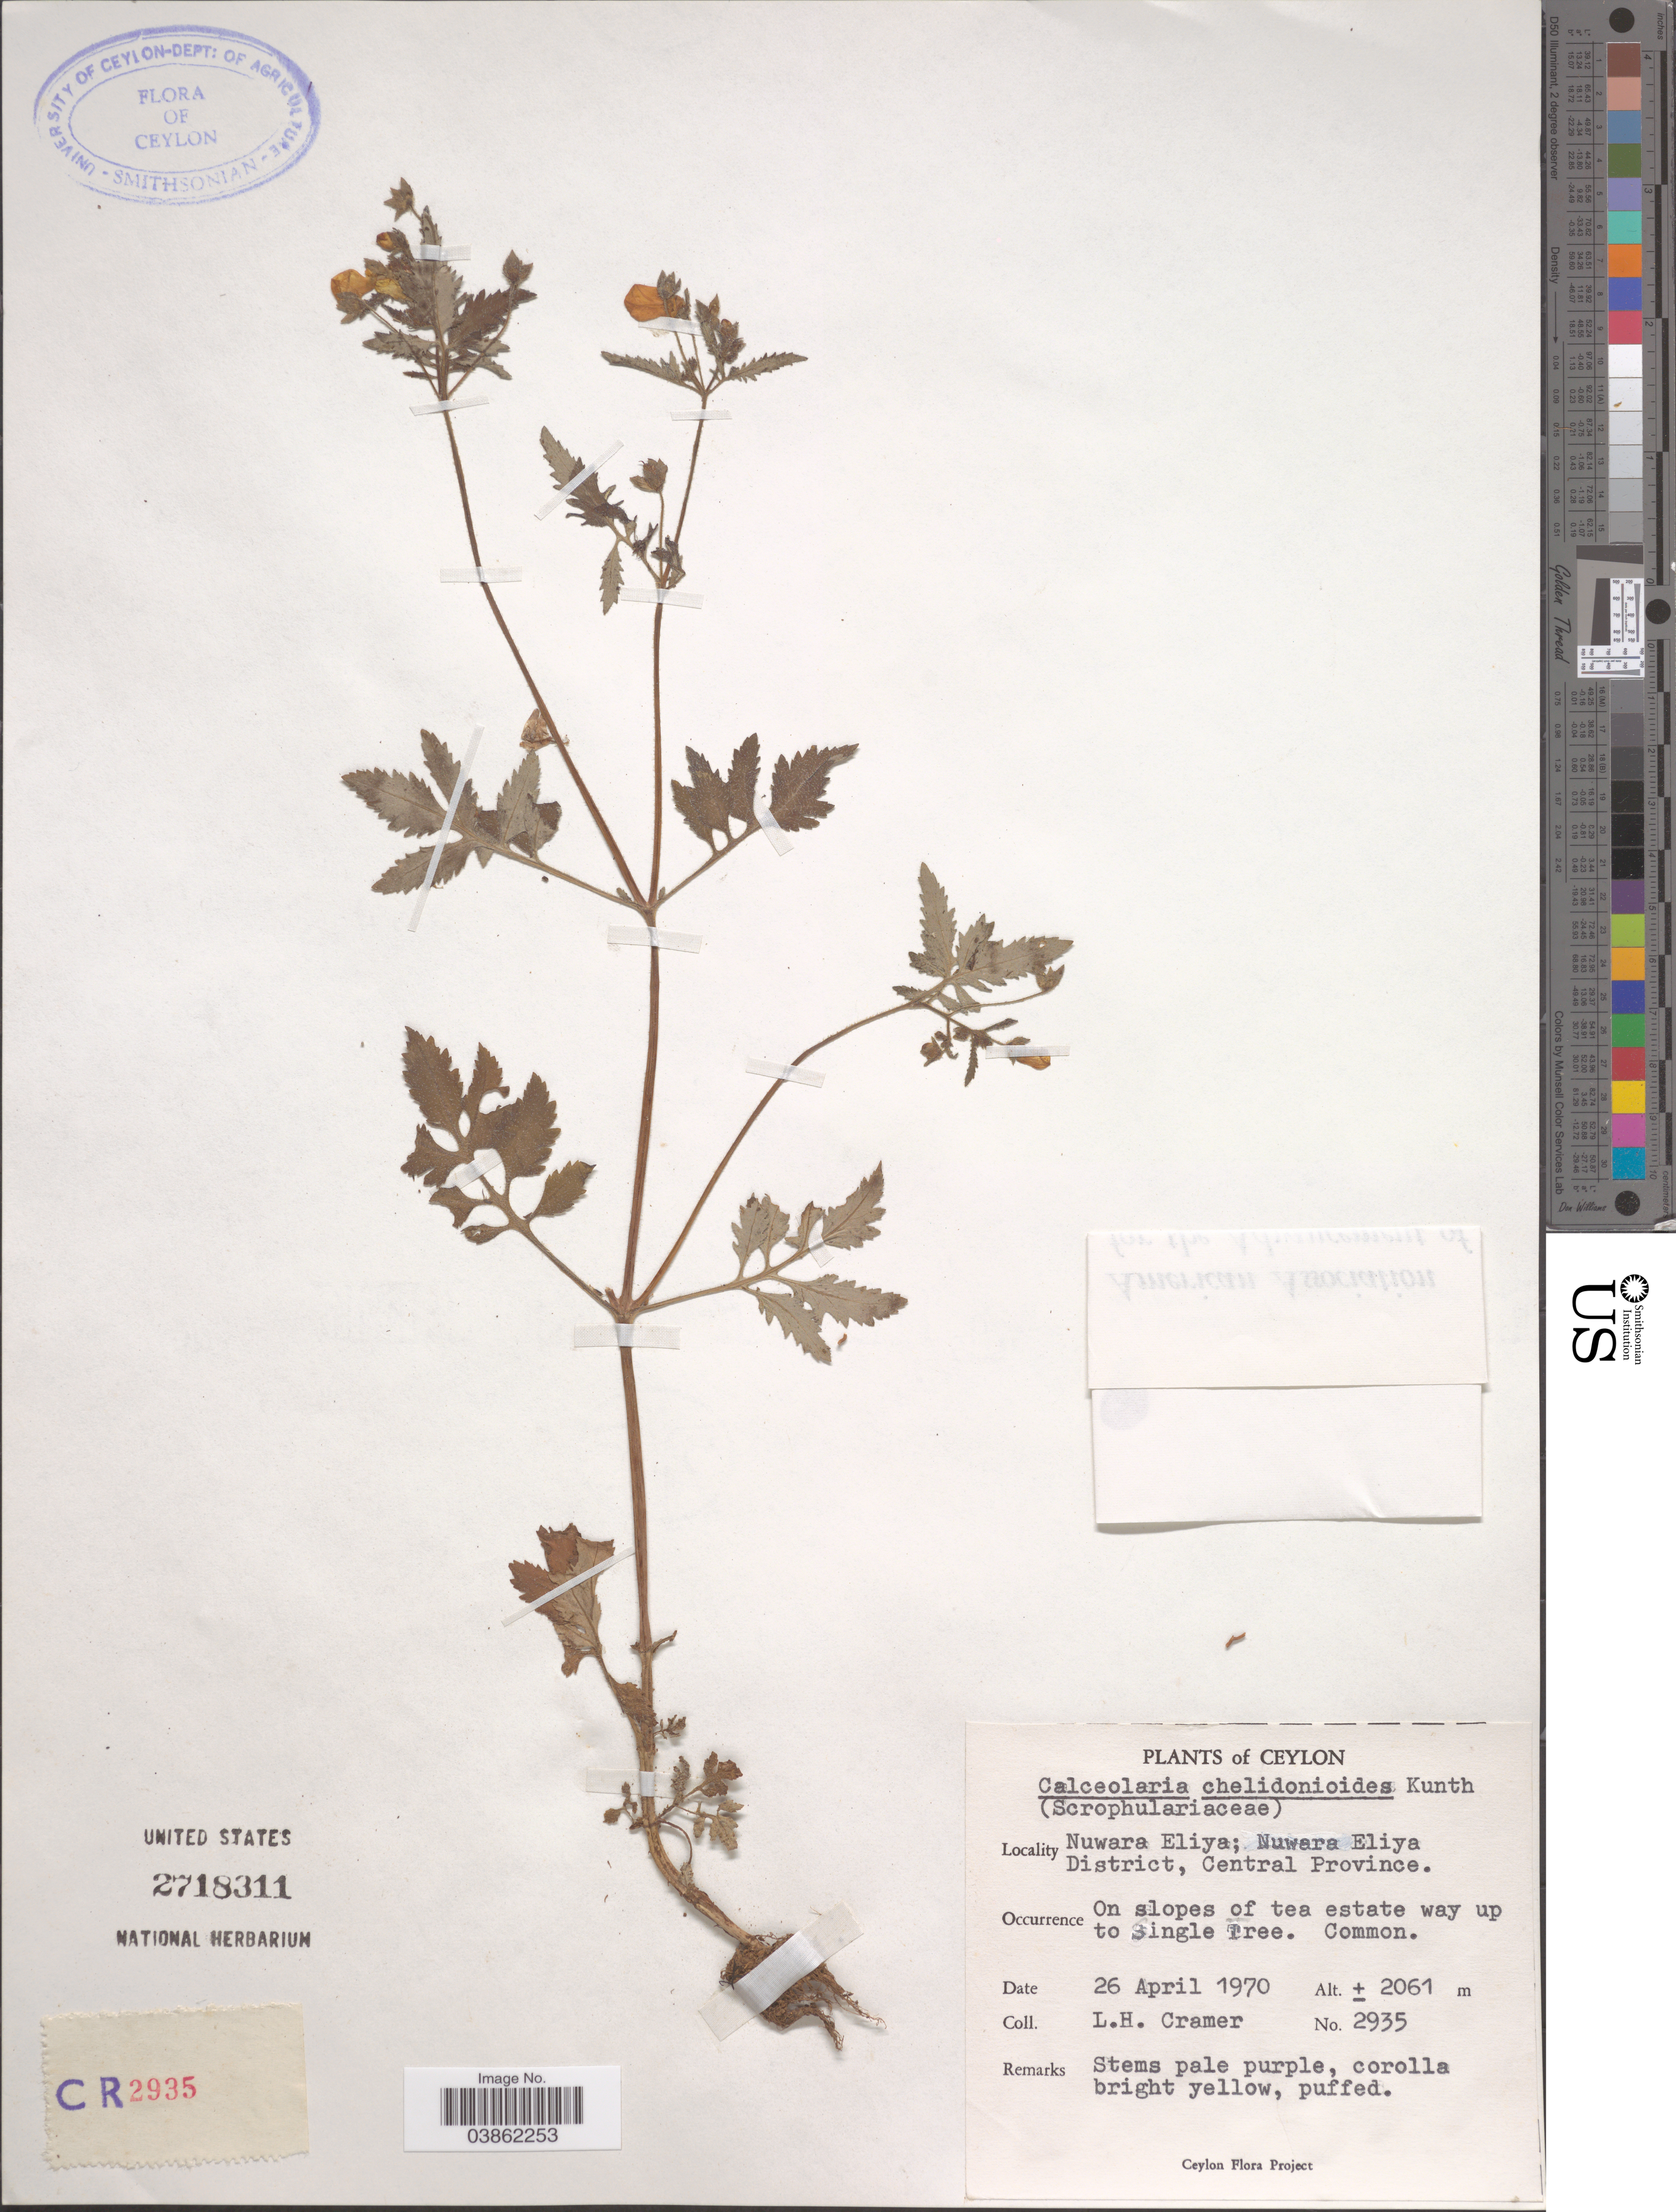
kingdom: Plantae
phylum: Tracheophyta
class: Magnoliopsida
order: Lamiales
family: Calceolariaceae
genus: Calceolaria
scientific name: Calceolaria tripartita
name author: Ruiz & Pav.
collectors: L. H. Cramer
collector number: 2935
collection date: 1970-04-26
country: Sri Lanka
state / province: Central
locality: Ceylon. Nuwara Eliya; Nuwara Eliya District.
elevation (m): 2061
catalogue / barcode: US 2718311